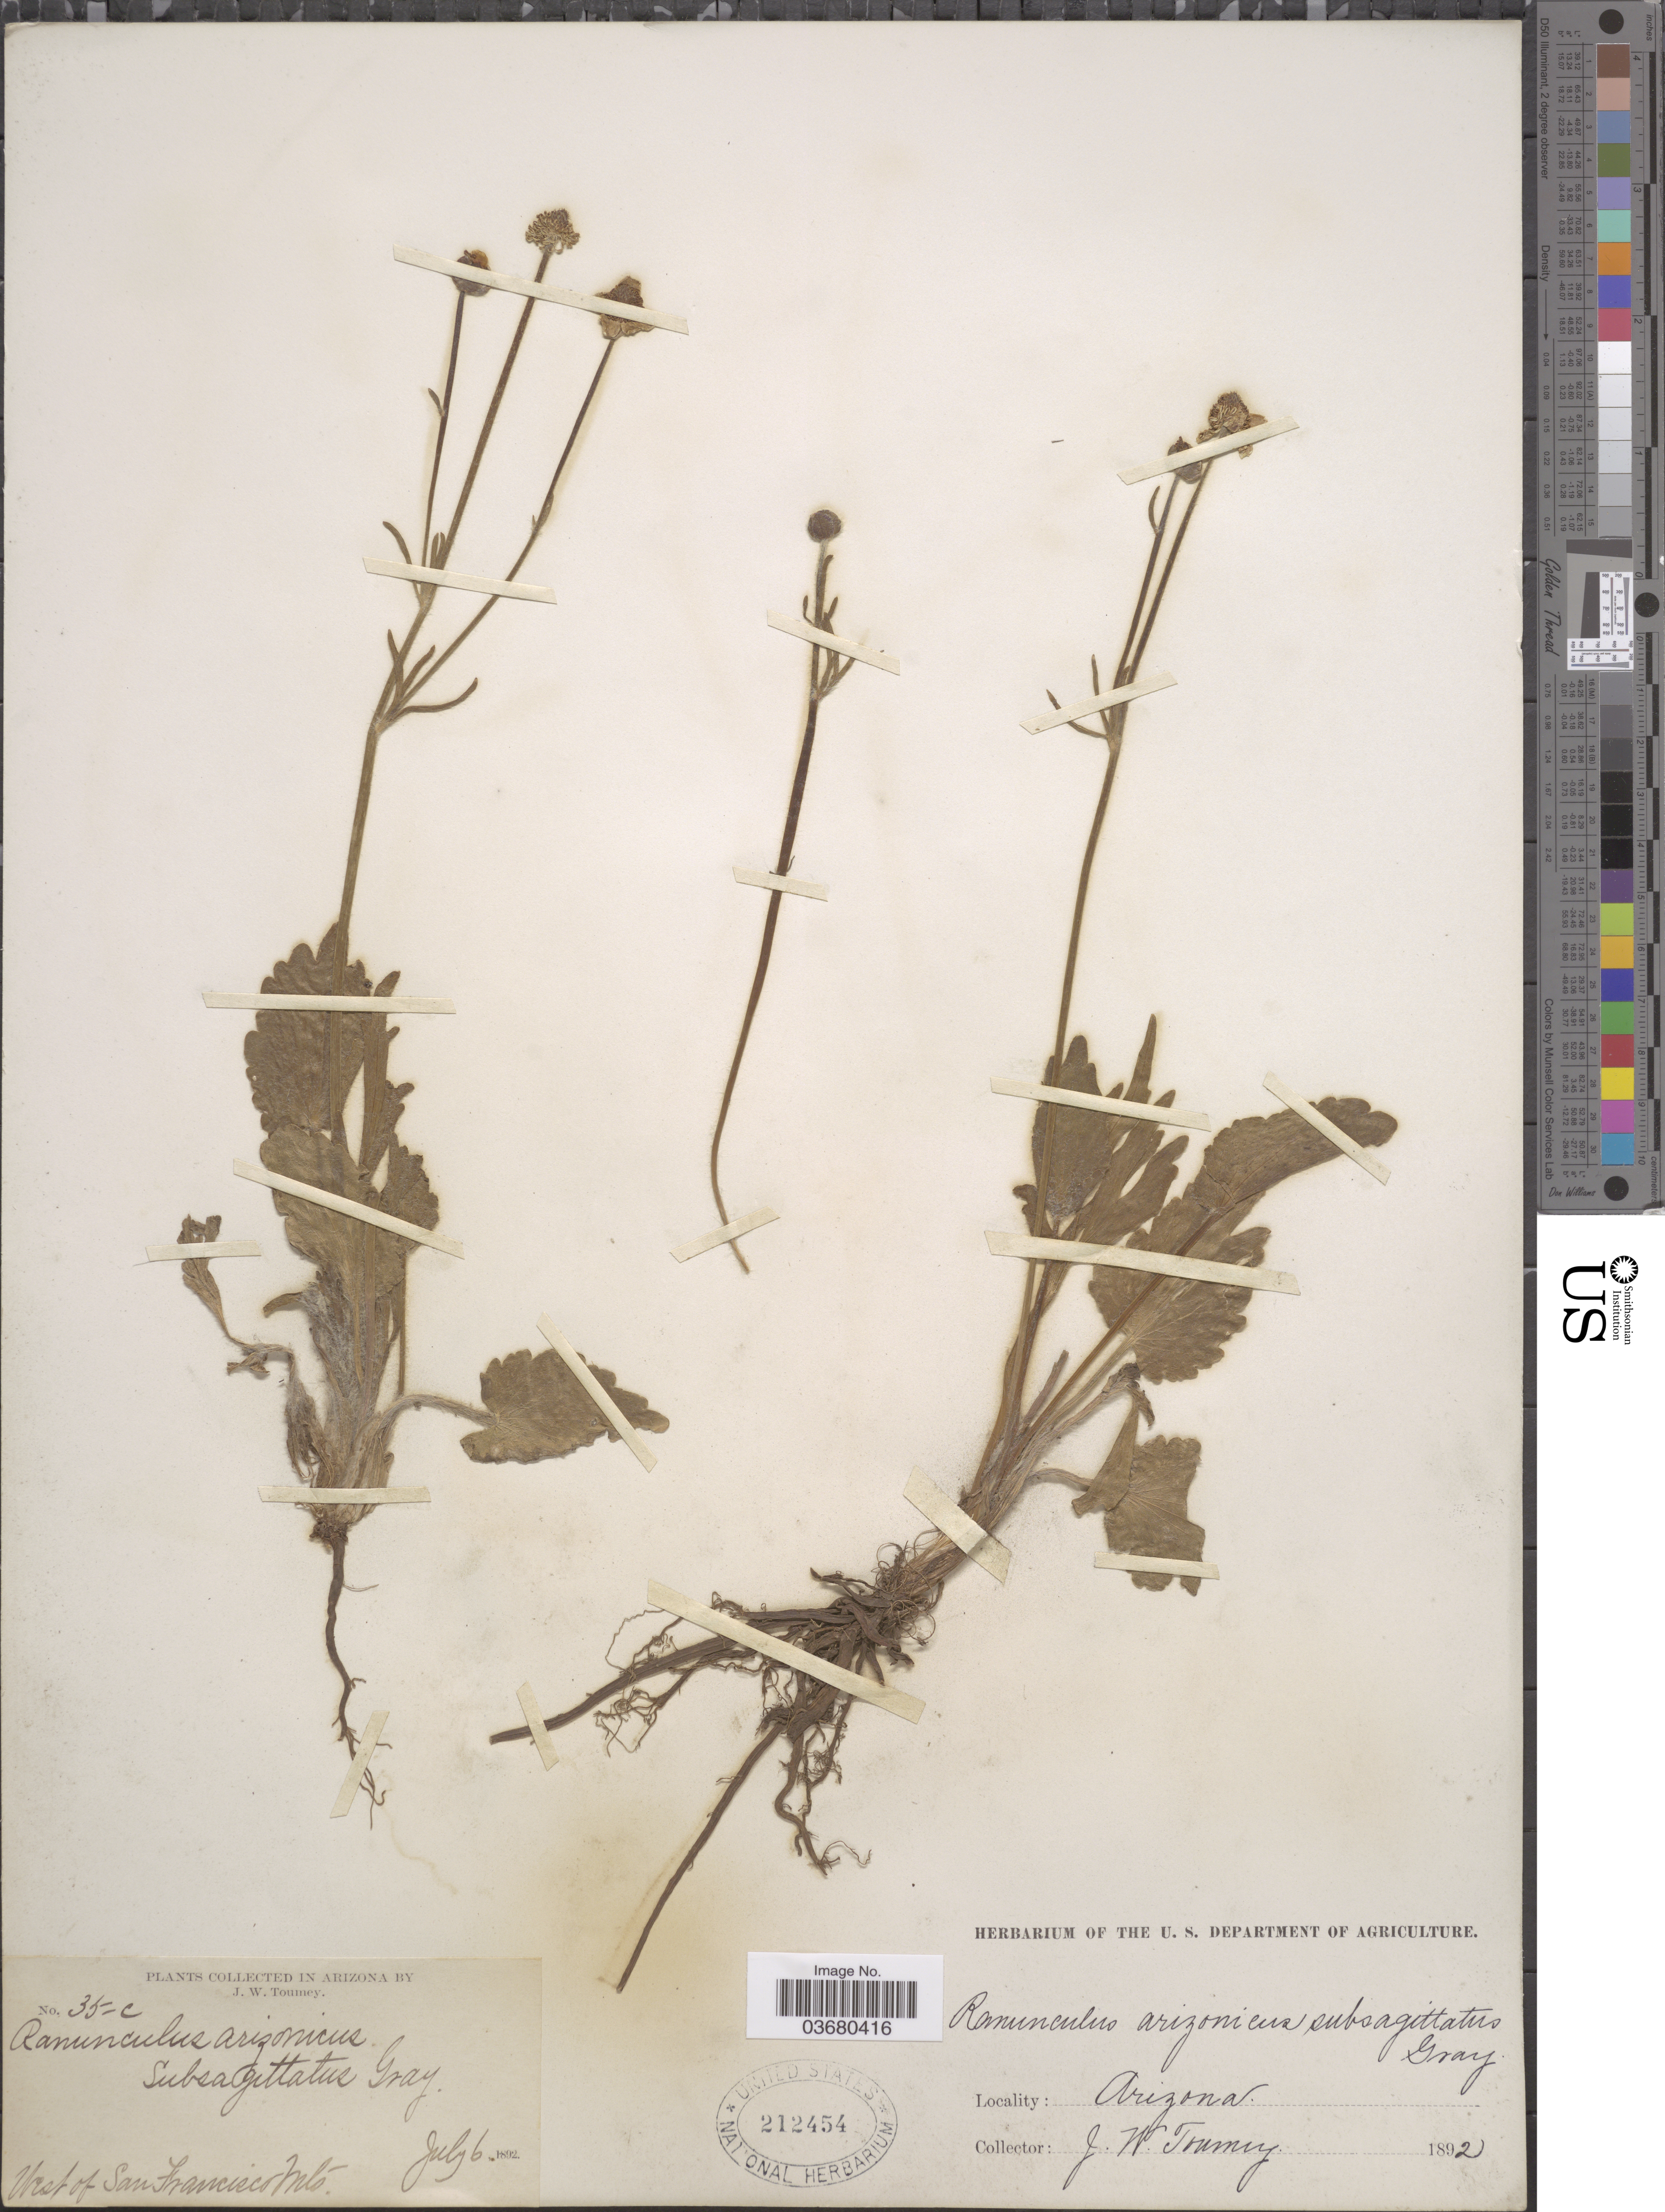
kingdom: Plantae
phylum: Tracheophyta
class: Magnoliopsida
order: Ranunculales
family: Ranunculaceae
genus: Ranunculus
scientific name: Ranunculus cardiophyllus var. subsagittatus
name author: (A. Gray) L.D. Benson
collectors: J. W. Toumey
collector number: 35-c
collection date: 1892-07-06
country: United States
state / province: Arizona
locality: West of San Francisco Mts.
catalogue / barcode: US 212454